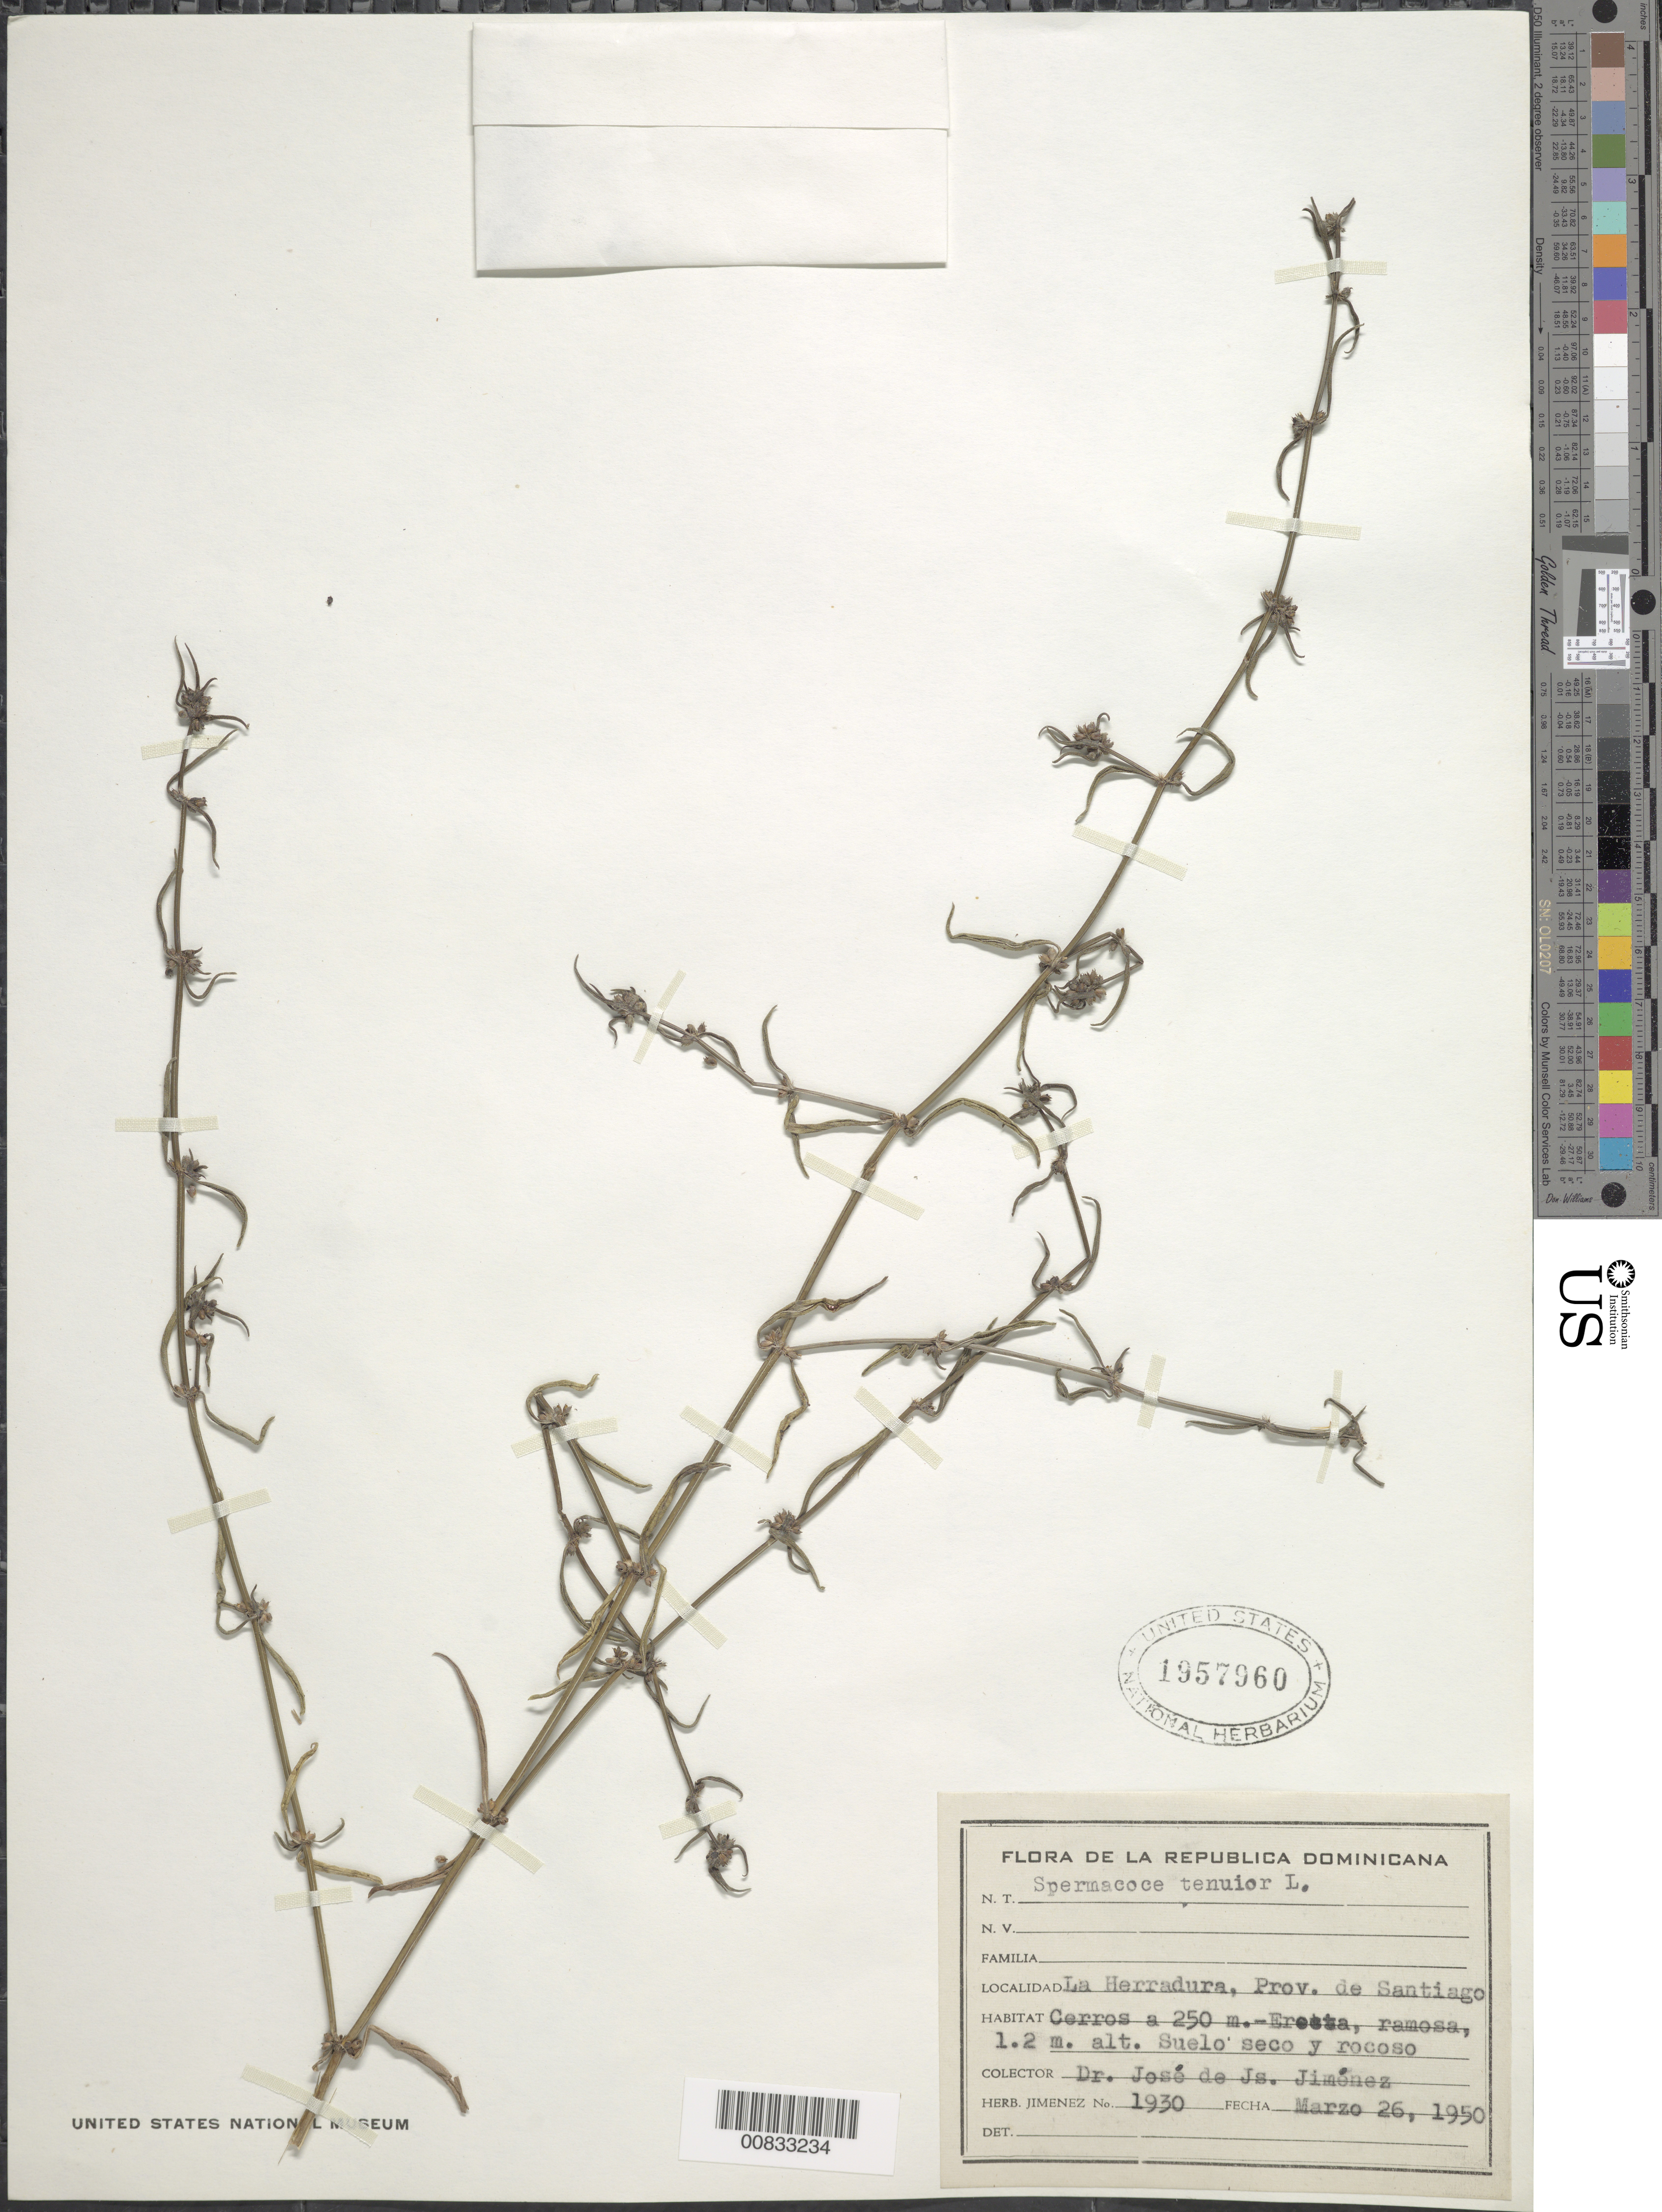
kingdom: Plantae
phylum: Tracheophyta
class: Magnoliopsida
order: Gentianales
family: Rubiaceae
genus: Spermacoce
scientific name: Spermacoce tenuior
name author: L.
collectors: J. J. Jiménez Almonte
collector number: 1930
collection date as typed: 26 Mar 1950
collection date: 1950-03-26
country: Dominican Republic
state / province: Santiago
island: Hispaniola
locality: La Herradura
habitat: Suelo seco y rocoso en los cerros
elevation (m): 250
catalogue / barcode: US 1957960